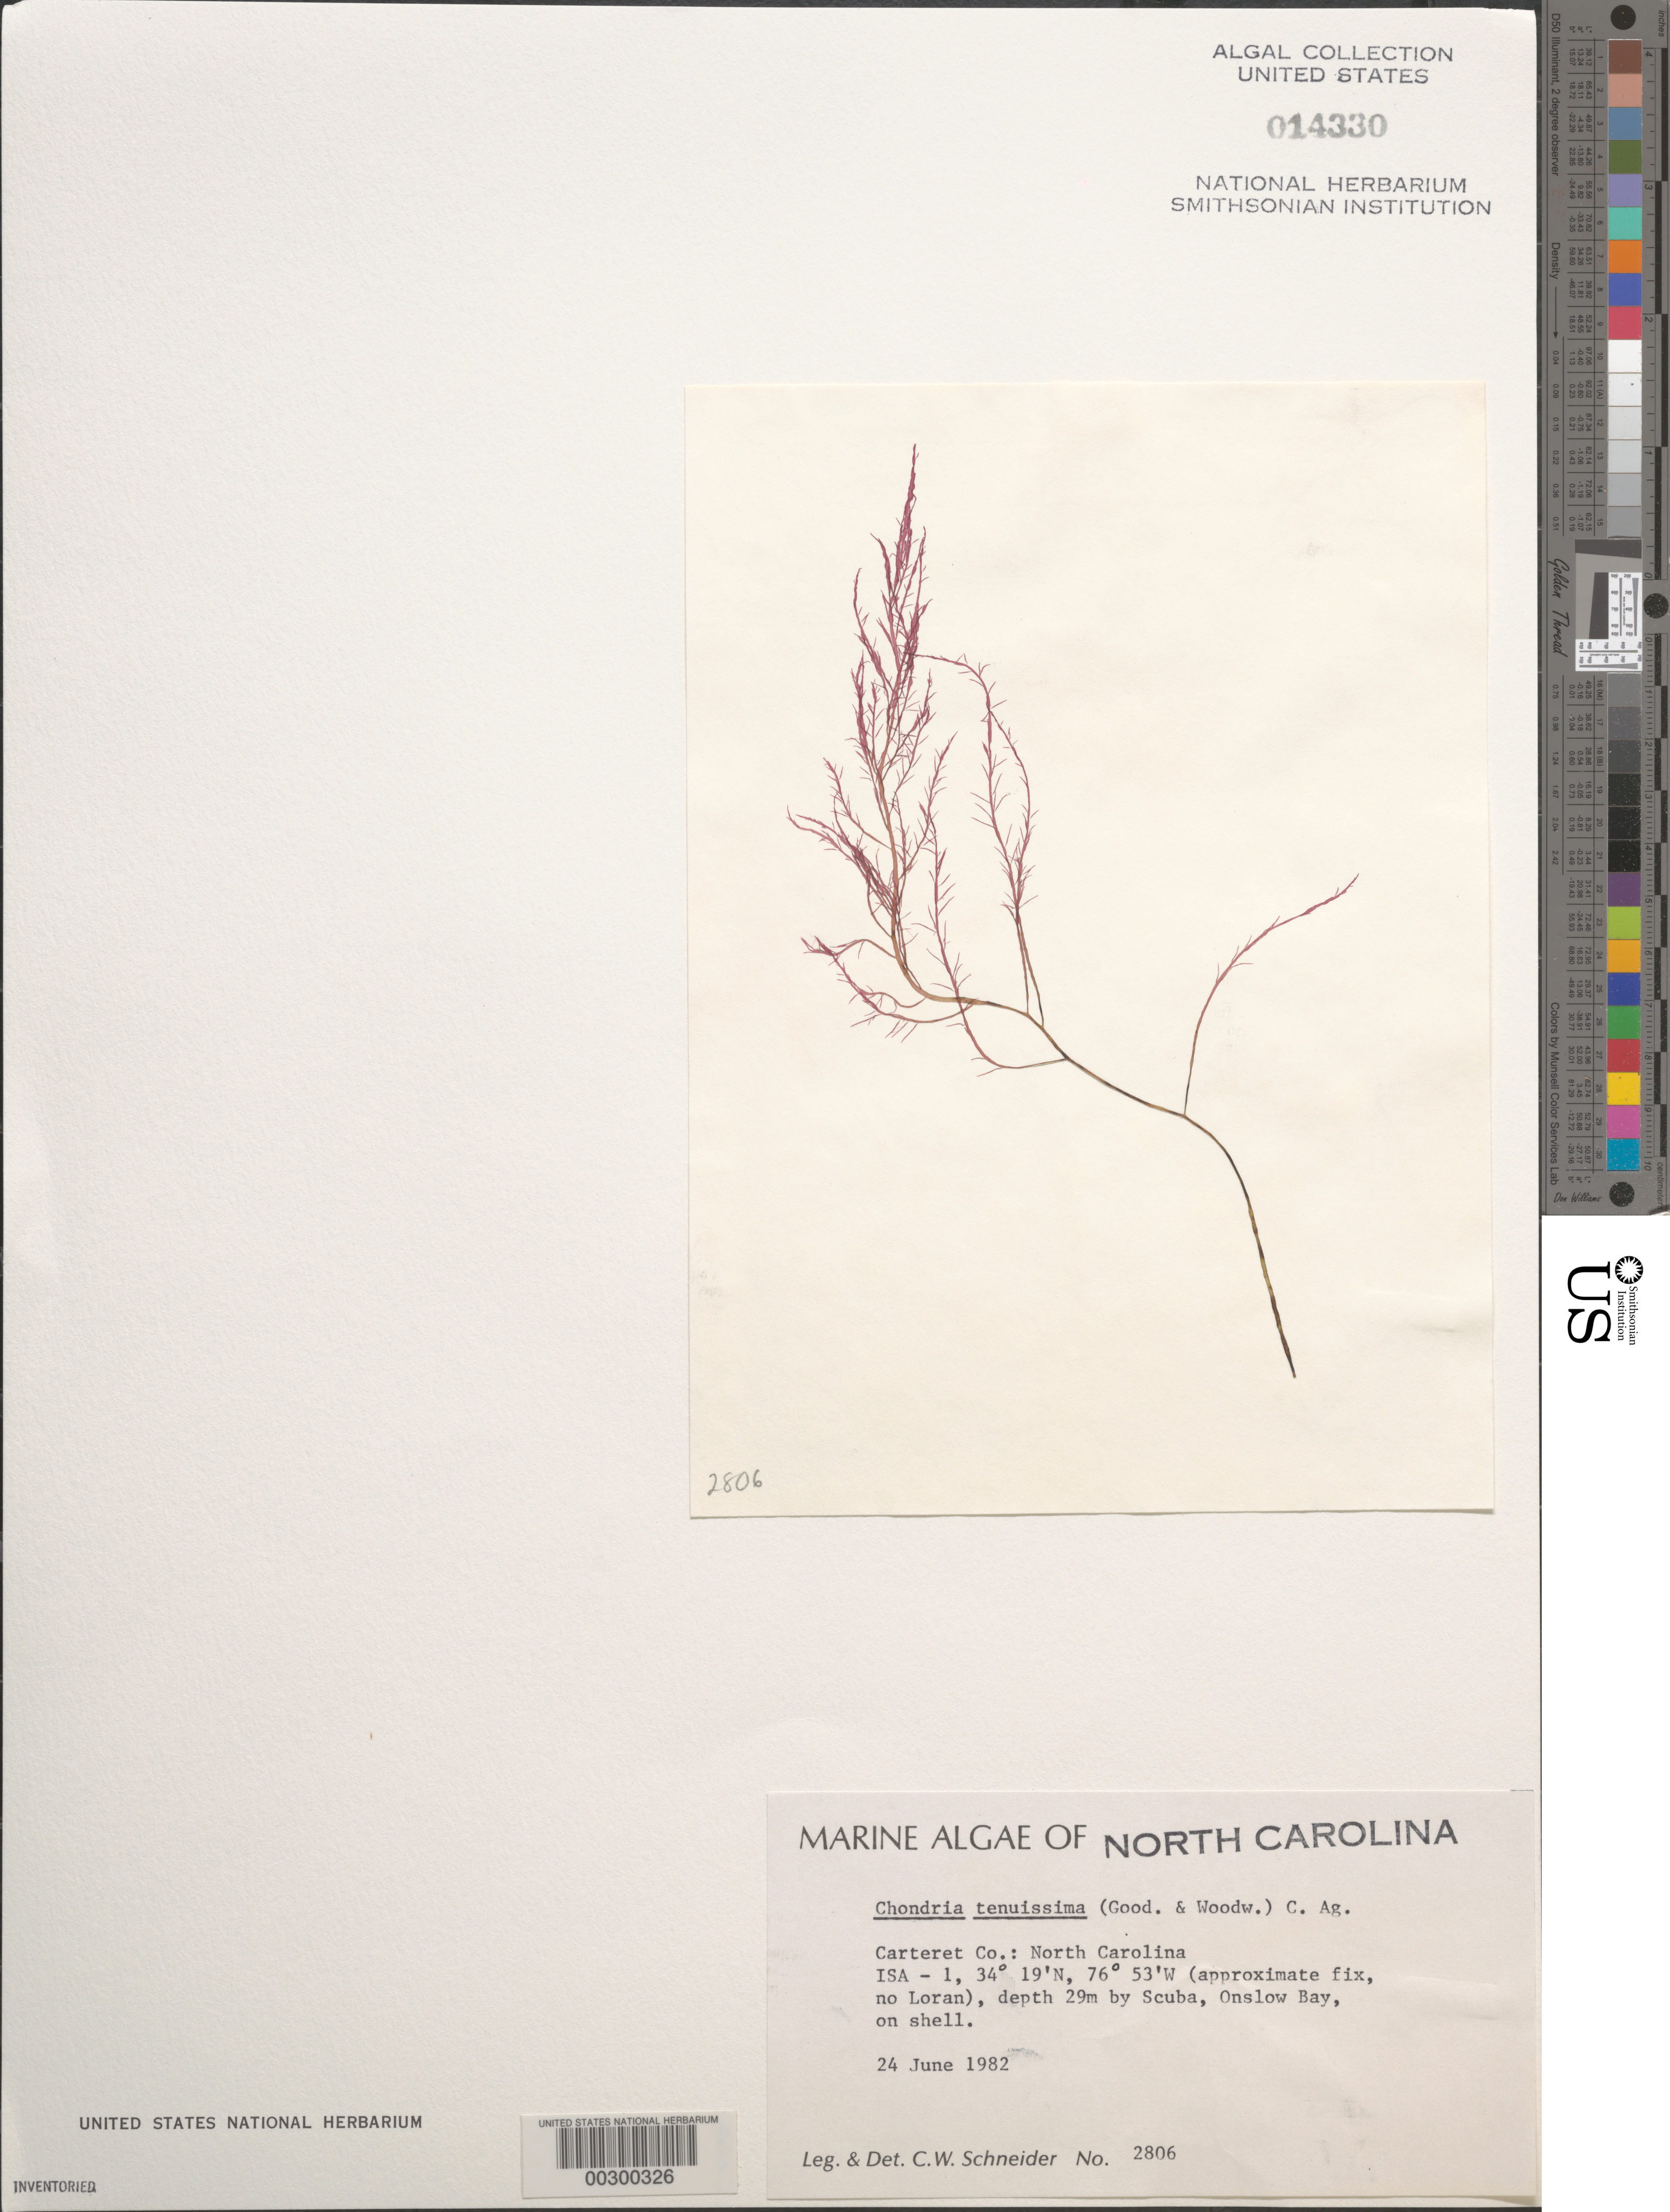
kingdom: Plantae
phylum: Rhodophyta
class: Florideophyceae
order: Ceramiales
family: Rhodomelaceae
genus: Chondria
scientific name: Chondria capillaris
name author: M.J. Wynne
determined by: Algae name updating Project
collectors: C. W. Schneider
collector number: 2806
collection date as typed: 24 Jun 1982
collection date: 1982-06-24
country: United States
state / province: North Carolina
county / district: Carteret County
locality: Onslow Bay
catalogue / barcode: US 14330